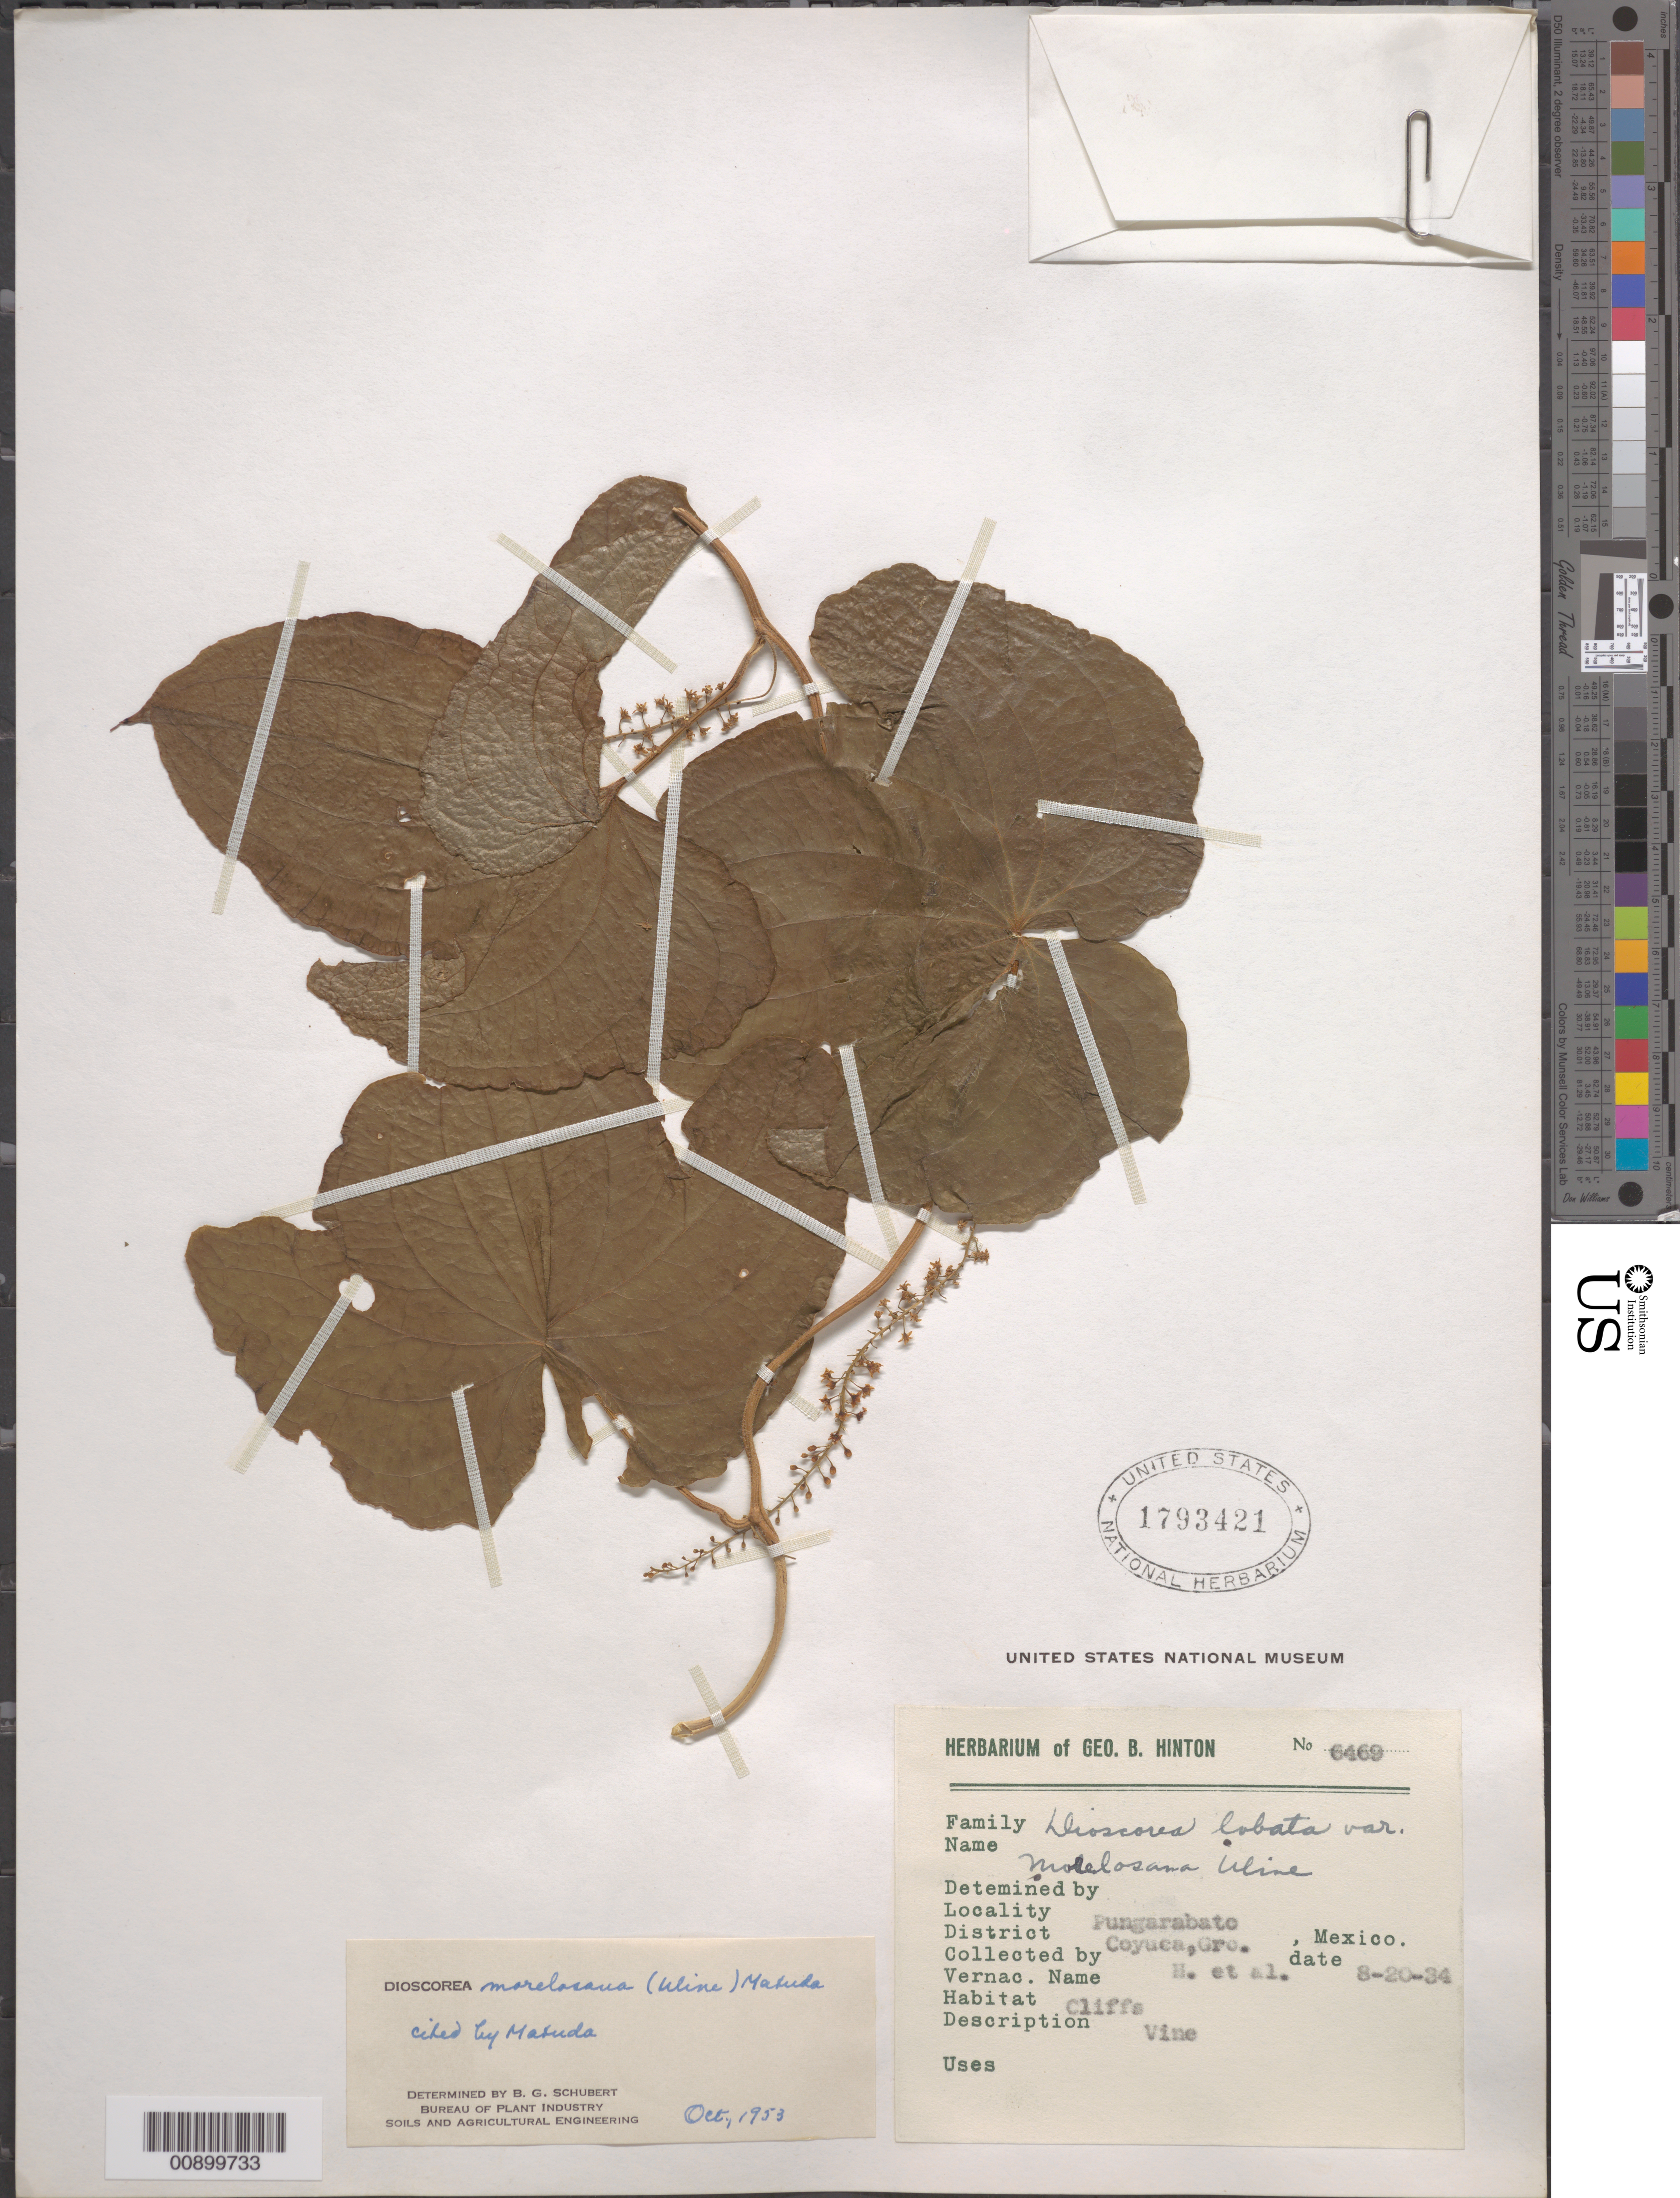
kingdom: Plantae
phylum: Tracheophyta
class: Liliopsida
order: Dioscoreales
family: Dioscoreaceae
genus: Dioscorea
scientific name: Dioscorea morelosana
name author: (Uline) Matuda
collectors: G. B. Hinton & et al.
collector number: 6469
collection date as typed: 20 Aug 1934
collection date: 1934-08-20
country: Mexico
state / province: Guerrero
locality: Pungarabato, District Coyuca, Guerrero.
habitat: Cliffs.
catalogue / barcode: US 1793421